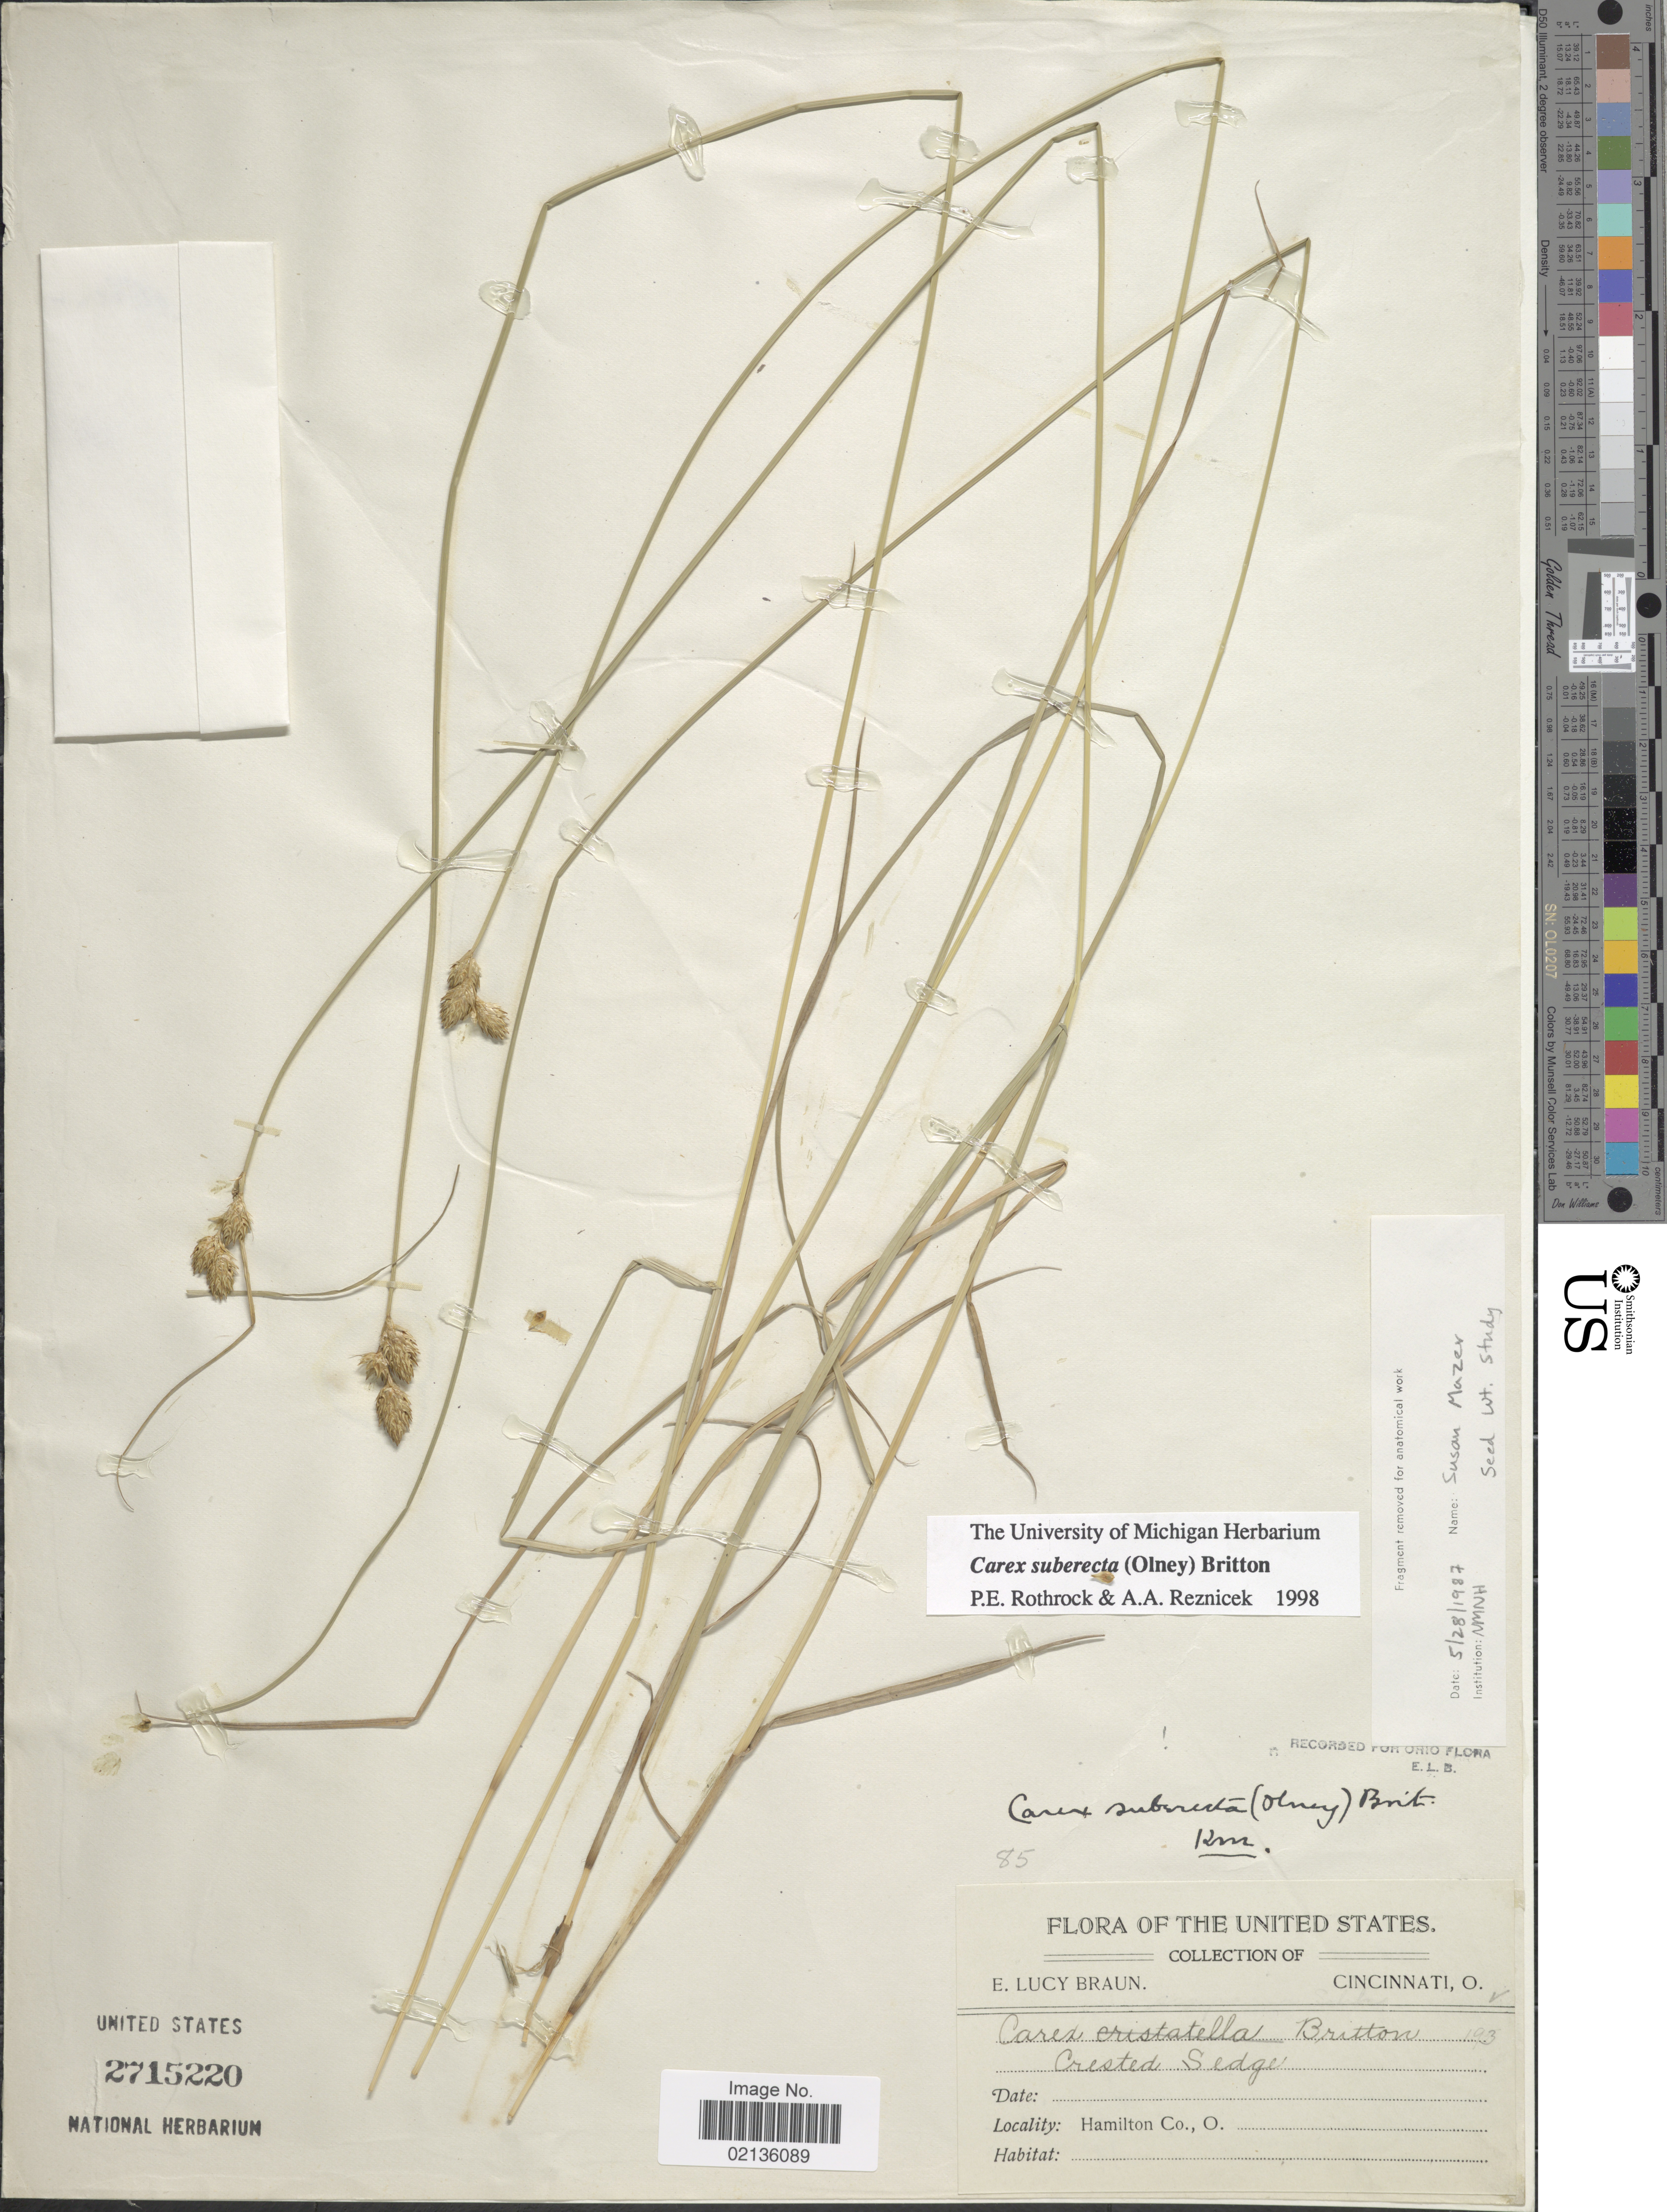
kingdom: Plantae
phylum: Tracheophyta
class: Liliopsida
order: Poales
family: Cyperaceae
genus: Carex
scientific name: Carex suberecta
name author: (Olney) Britton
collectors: E. L. Braun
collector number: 193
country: United States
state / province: Ohio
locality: Hamilton Co.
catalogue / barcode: US 2715220